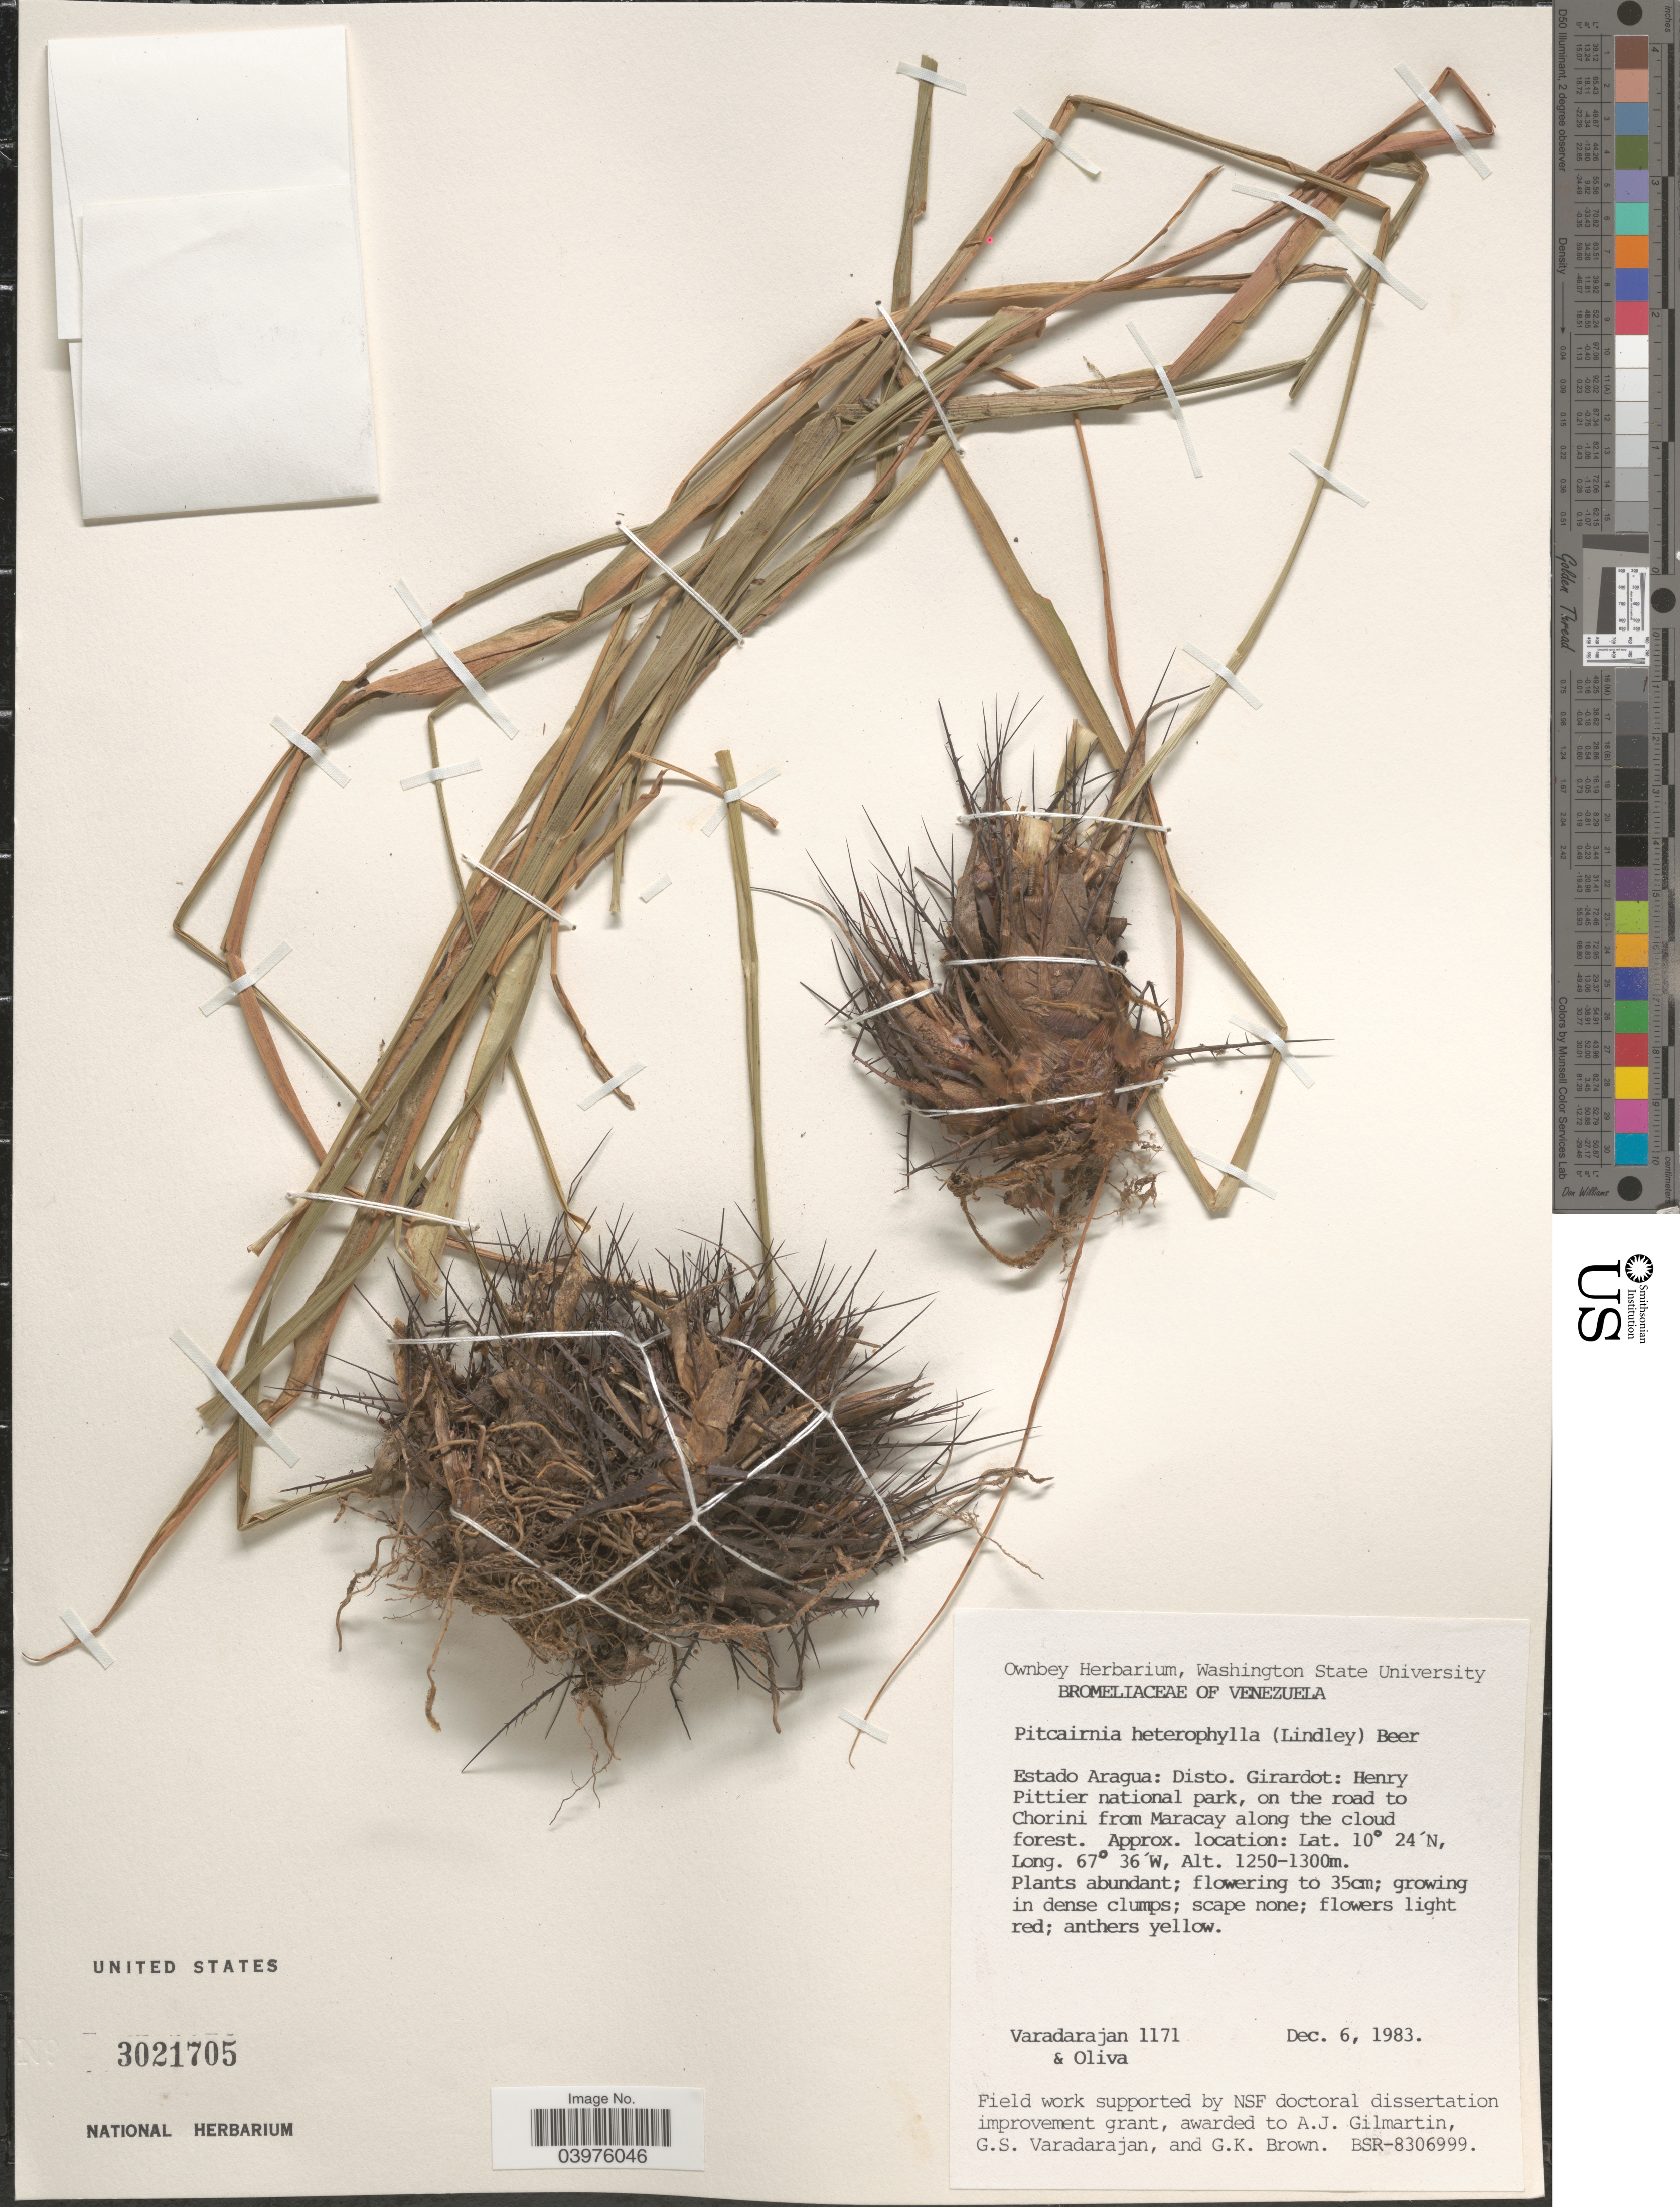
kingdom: Plantae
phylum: Tracheophyta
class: Liliopsida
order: Poales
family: Bromeliaceae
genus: Pitcairnia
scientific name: Pitcairnia heterophylla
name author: (Lindl.) Beer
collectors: G. S. Varadarajan & -. Oliva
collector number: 1171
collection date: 1983-12-06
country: Venezuela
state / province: Aragua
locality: Disto. Girardot: Henry Pittier national park, on the road to Chorini from Maracay along the cloud forest.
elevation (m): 1250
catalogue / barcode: US 3021705